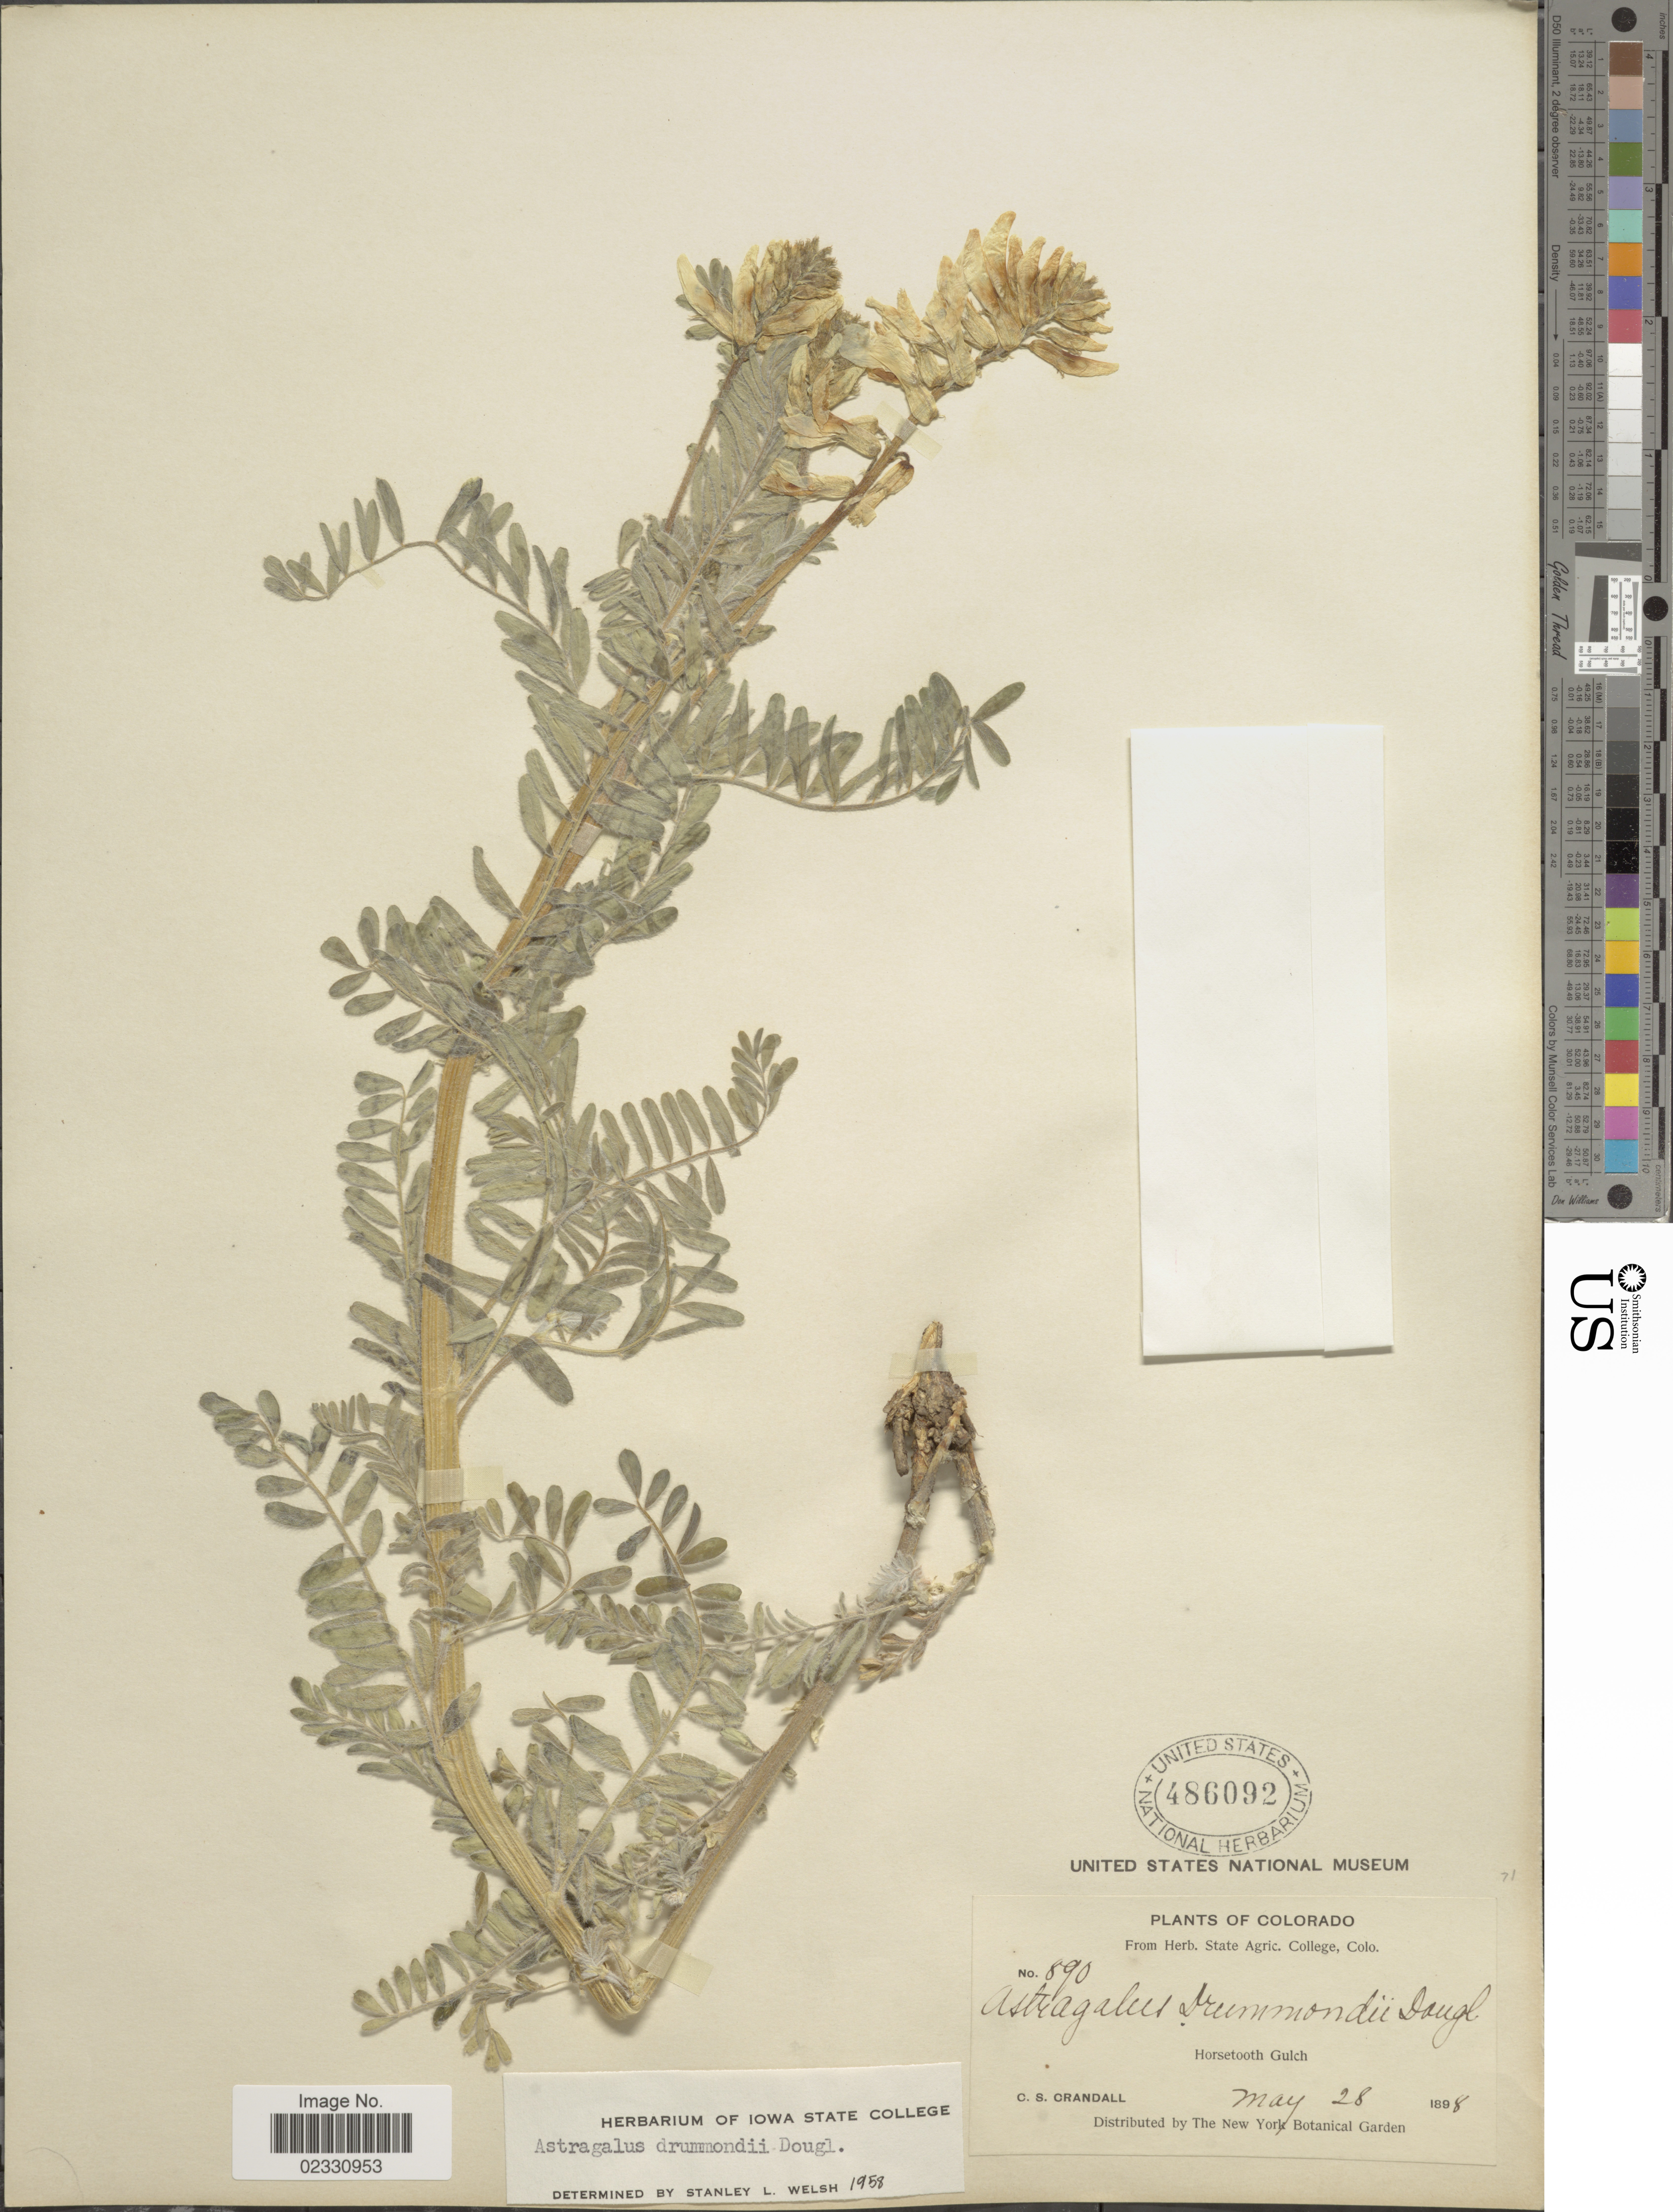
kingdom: Plantae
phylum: Tracheophyta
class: Magnoliopsida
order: Fabales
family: Fabaceae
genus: Astragalus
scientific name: Astragalus drummondii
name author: Hook.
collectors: C. Crandall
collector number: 890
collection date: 1898-05-28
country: United States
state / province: Colorado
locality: Horsetooth Gulch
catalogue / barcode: US 486092